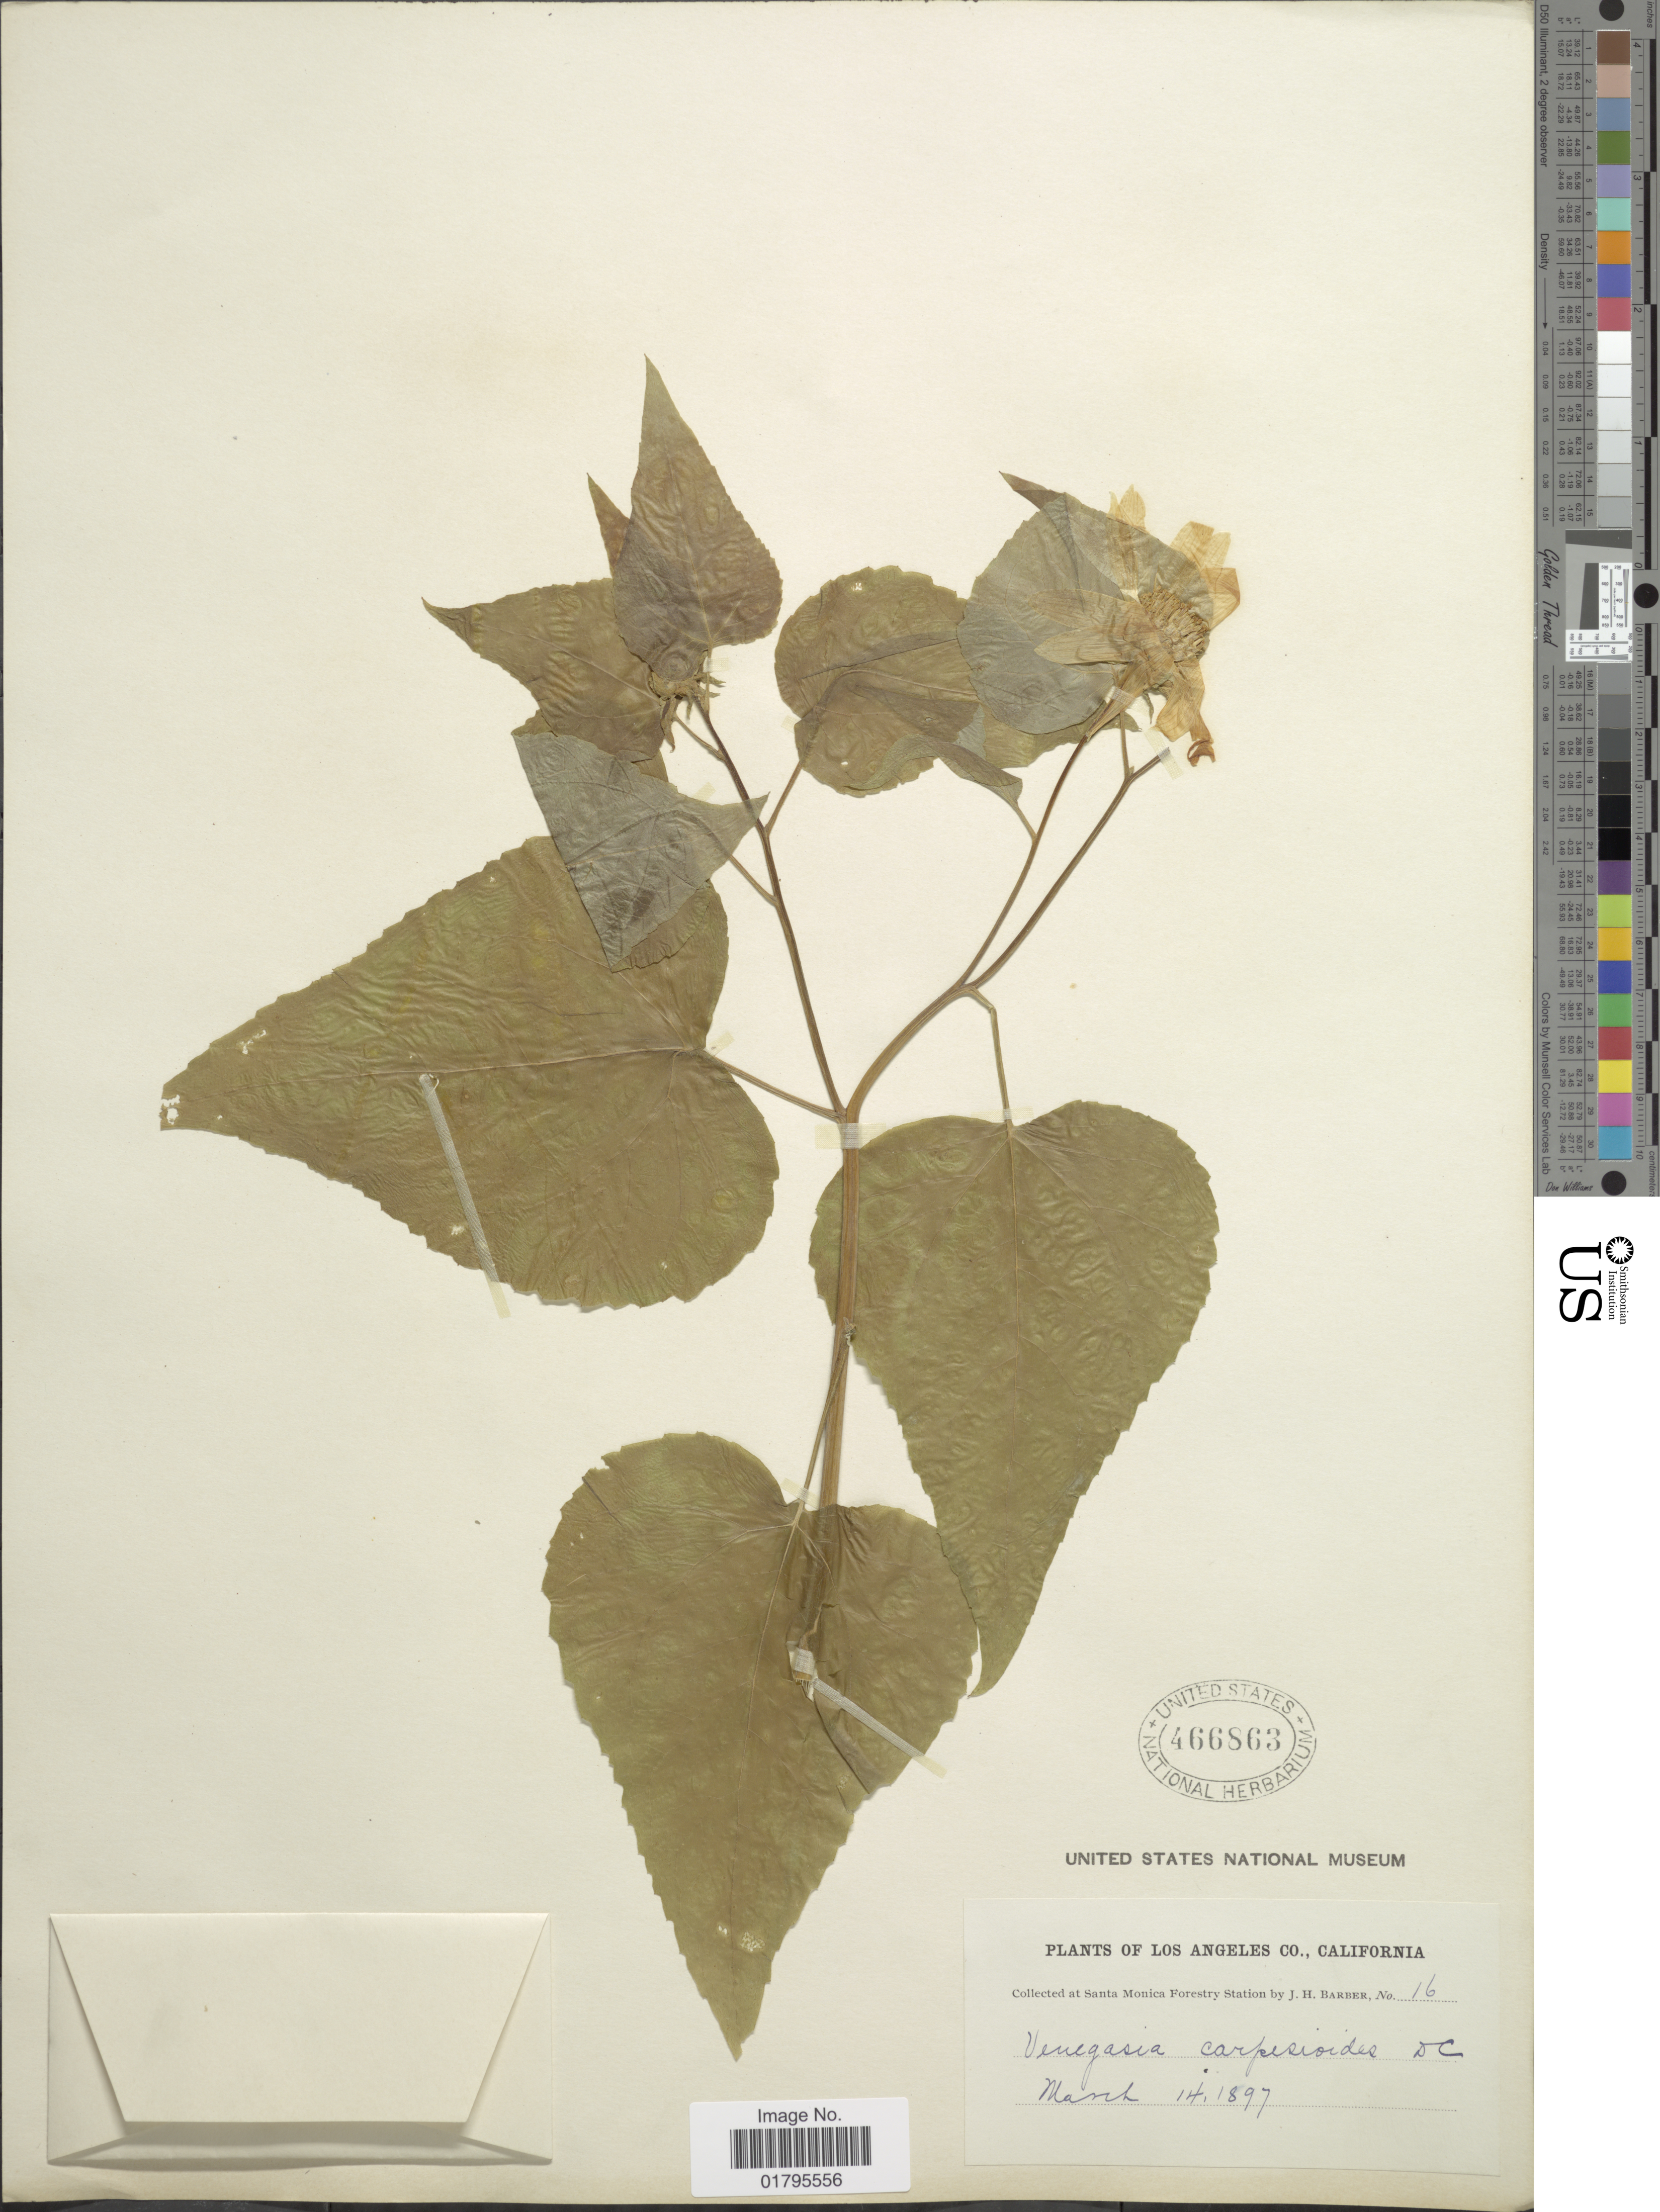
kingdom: Plantae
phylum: Tracheophyta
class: Magnoliopsida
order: Asterales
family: Asteraceae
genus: Venegasia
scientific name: Venegasia carpesioides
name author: DC.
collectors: J. Barber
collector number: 16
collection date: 1897-03-14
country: United States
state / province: California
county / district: Los Angeles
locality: Los Angeles Co., California, Santa Monico Forestry Station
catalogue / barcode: US 466863